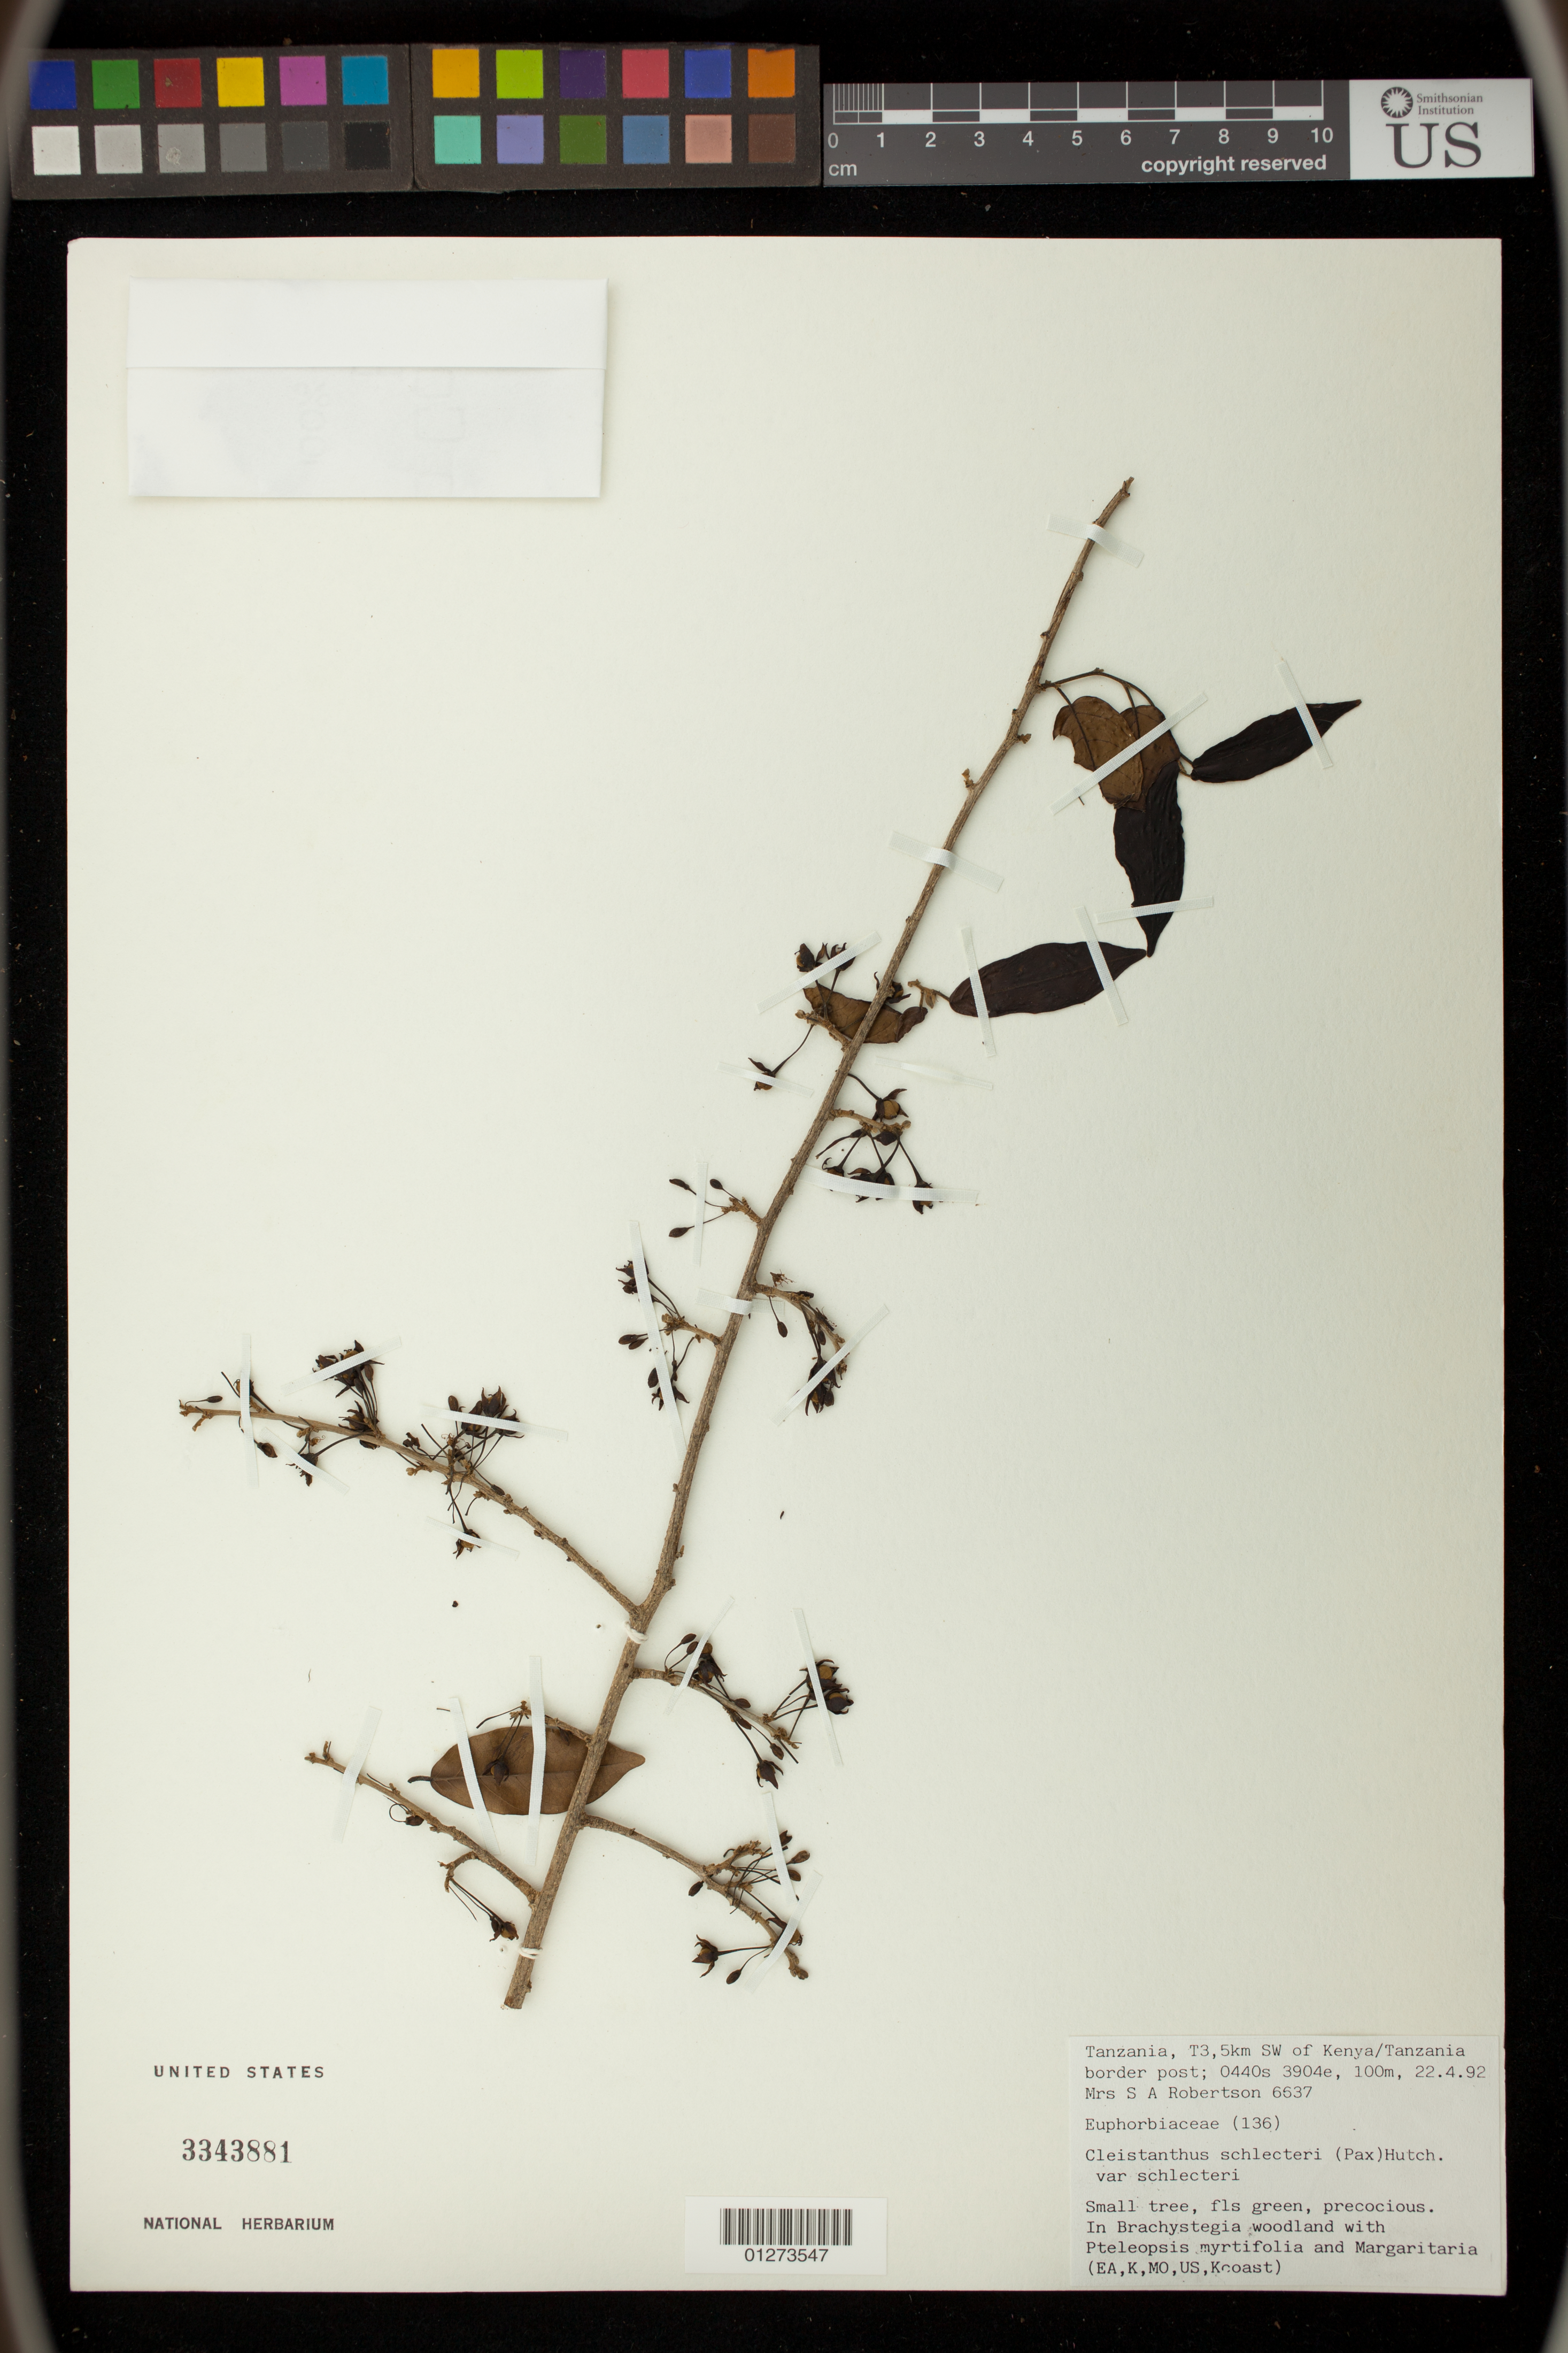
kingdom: Plantae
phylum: Tracheophyta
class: Magnoliopsida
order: Malpighiales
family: Phyllanthaceae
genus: Cleistanthus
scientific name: Cleistanthus schlechteri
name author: (Pax) Hutch.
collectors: Mrs. S. A. Robertson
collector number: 6637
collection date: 1992-04-22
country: Tanzania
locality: T3, 5km SW of Kenya/Tanzania border post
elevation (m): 100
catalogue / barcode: US 3343881